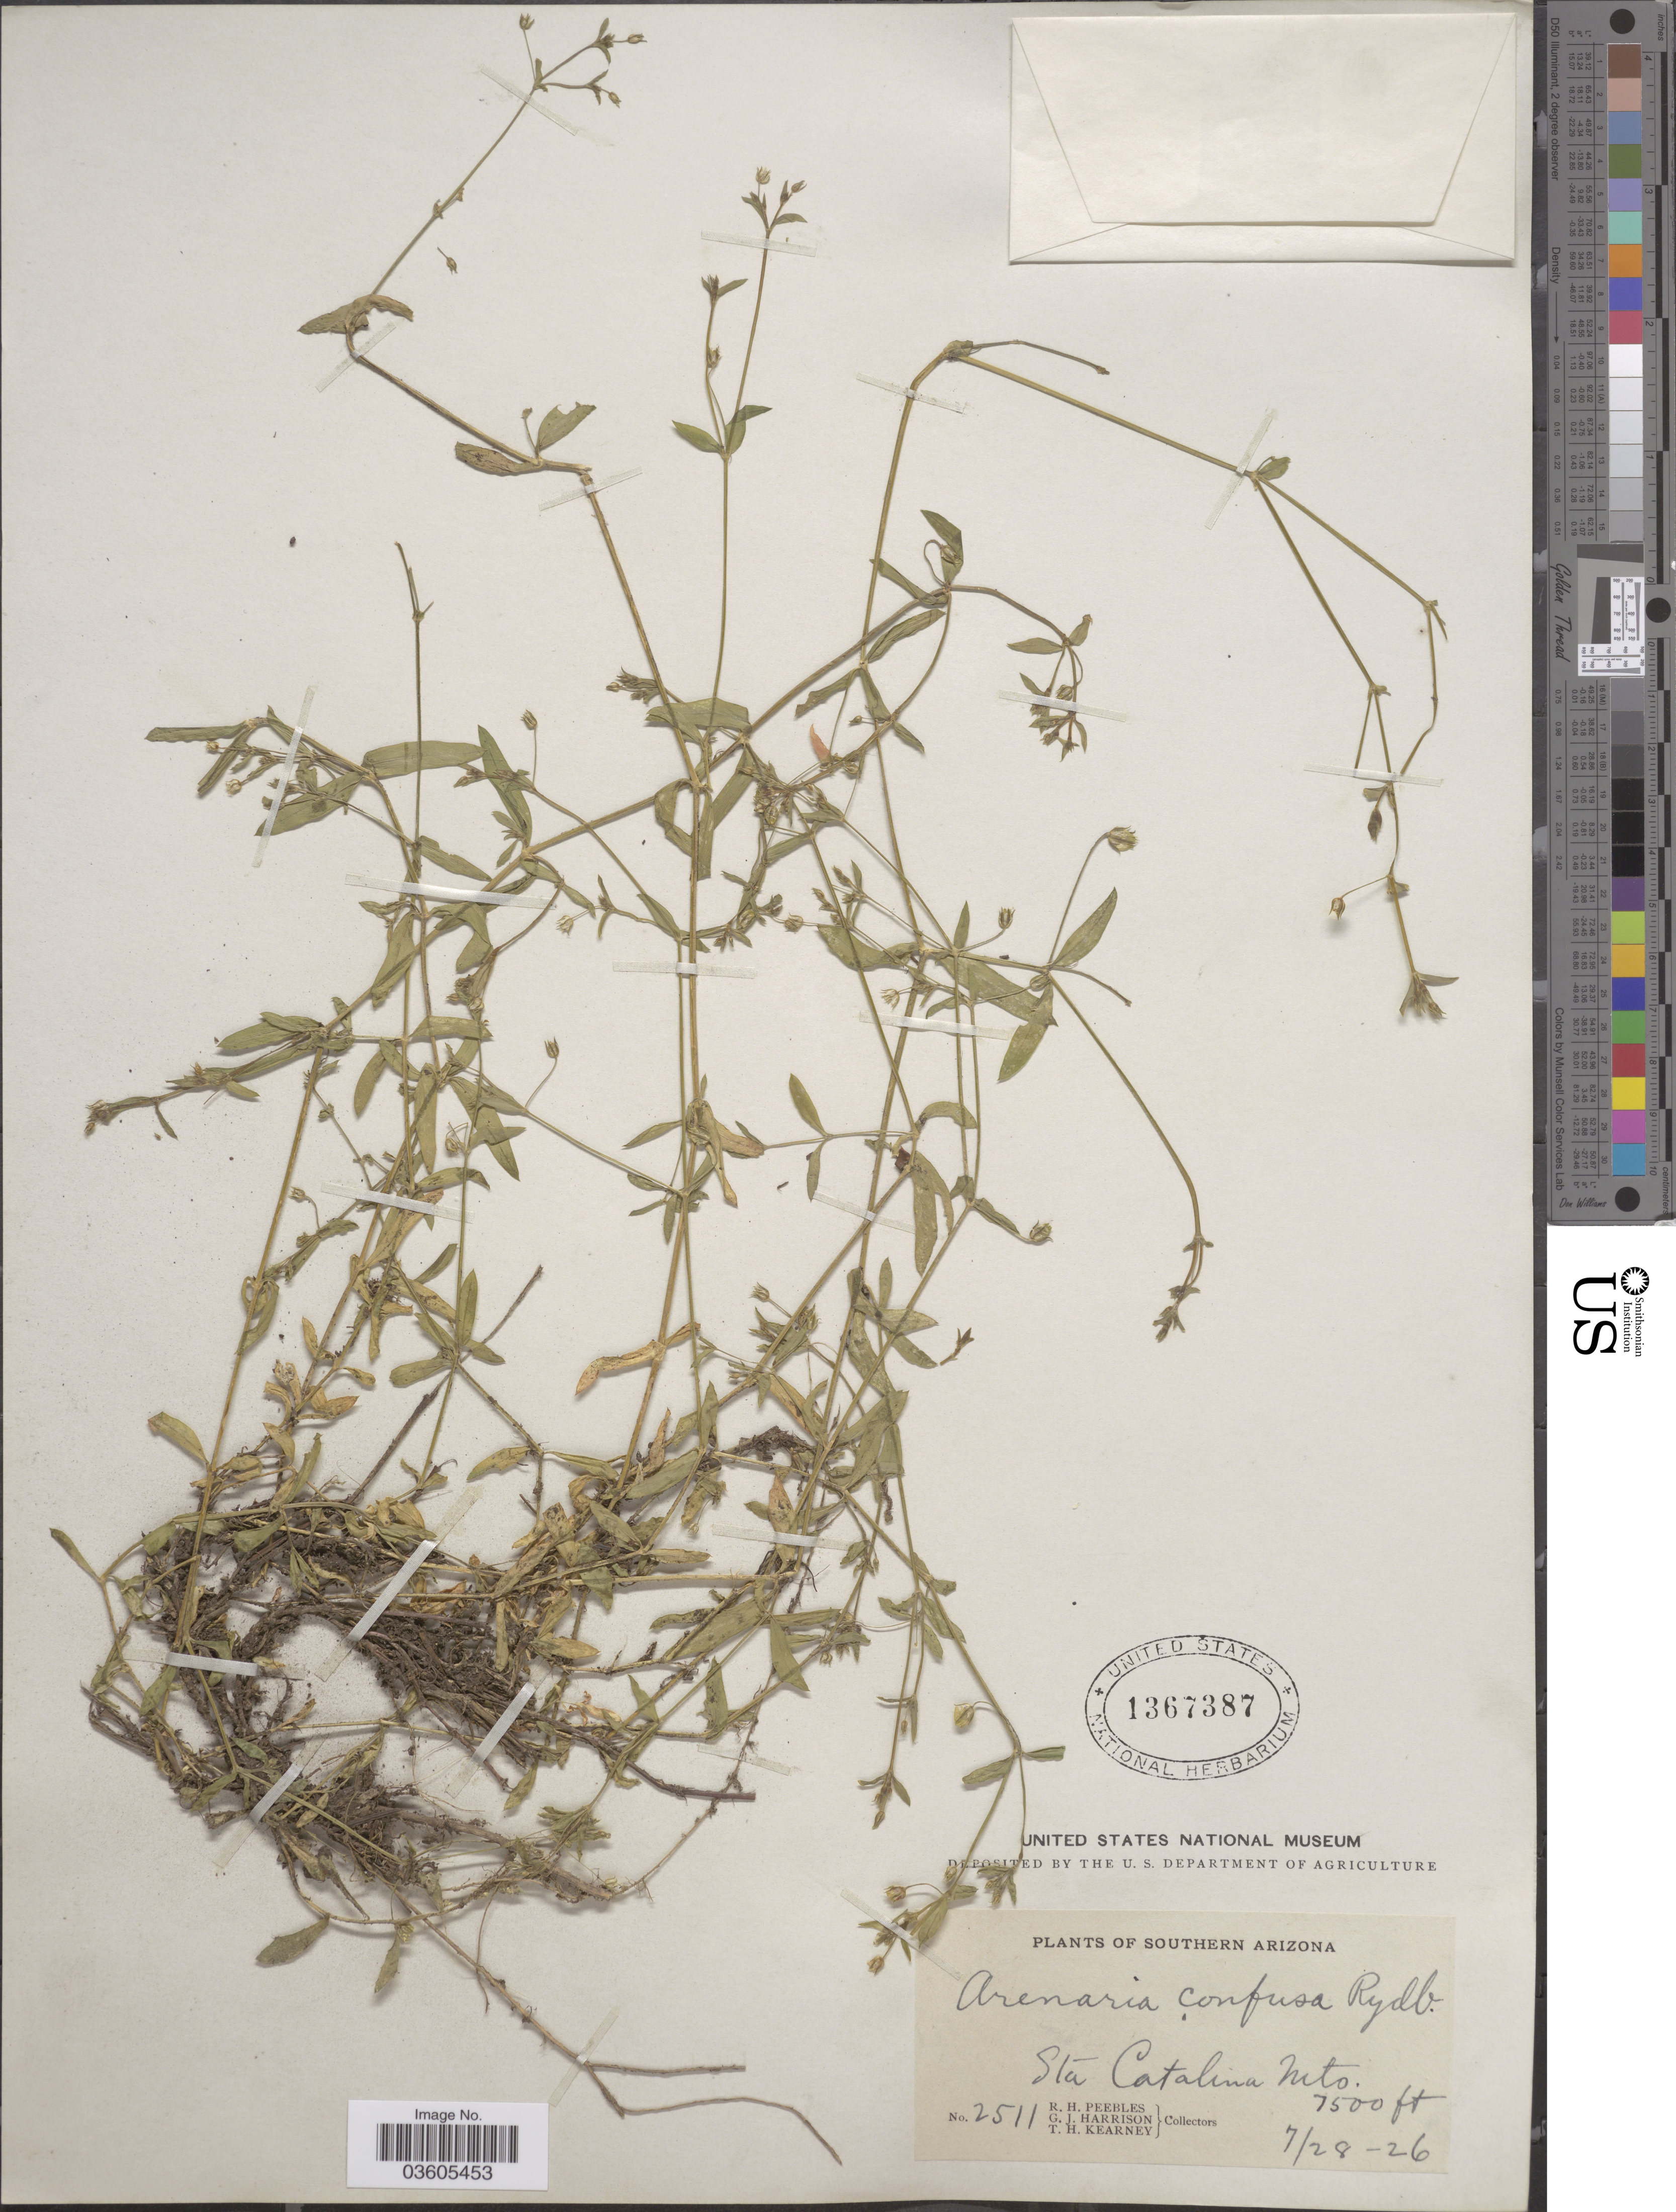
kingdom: Plantae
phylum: Tracheophyta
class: Magnoliopsida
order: Caryophyllales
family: Caryophyllaceae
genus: Arenaria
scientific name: Arenaria confusa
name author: Rydb.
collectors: R. H. Peebles, G. J. Harrison & T. H. Kearney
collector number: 2511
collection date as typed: Transcribed d/m/y: 28/7/26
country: United States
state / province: Arizona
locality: Southern Arizona. Sta Catalina Mts.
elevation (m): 2286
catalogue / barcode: US 1367387